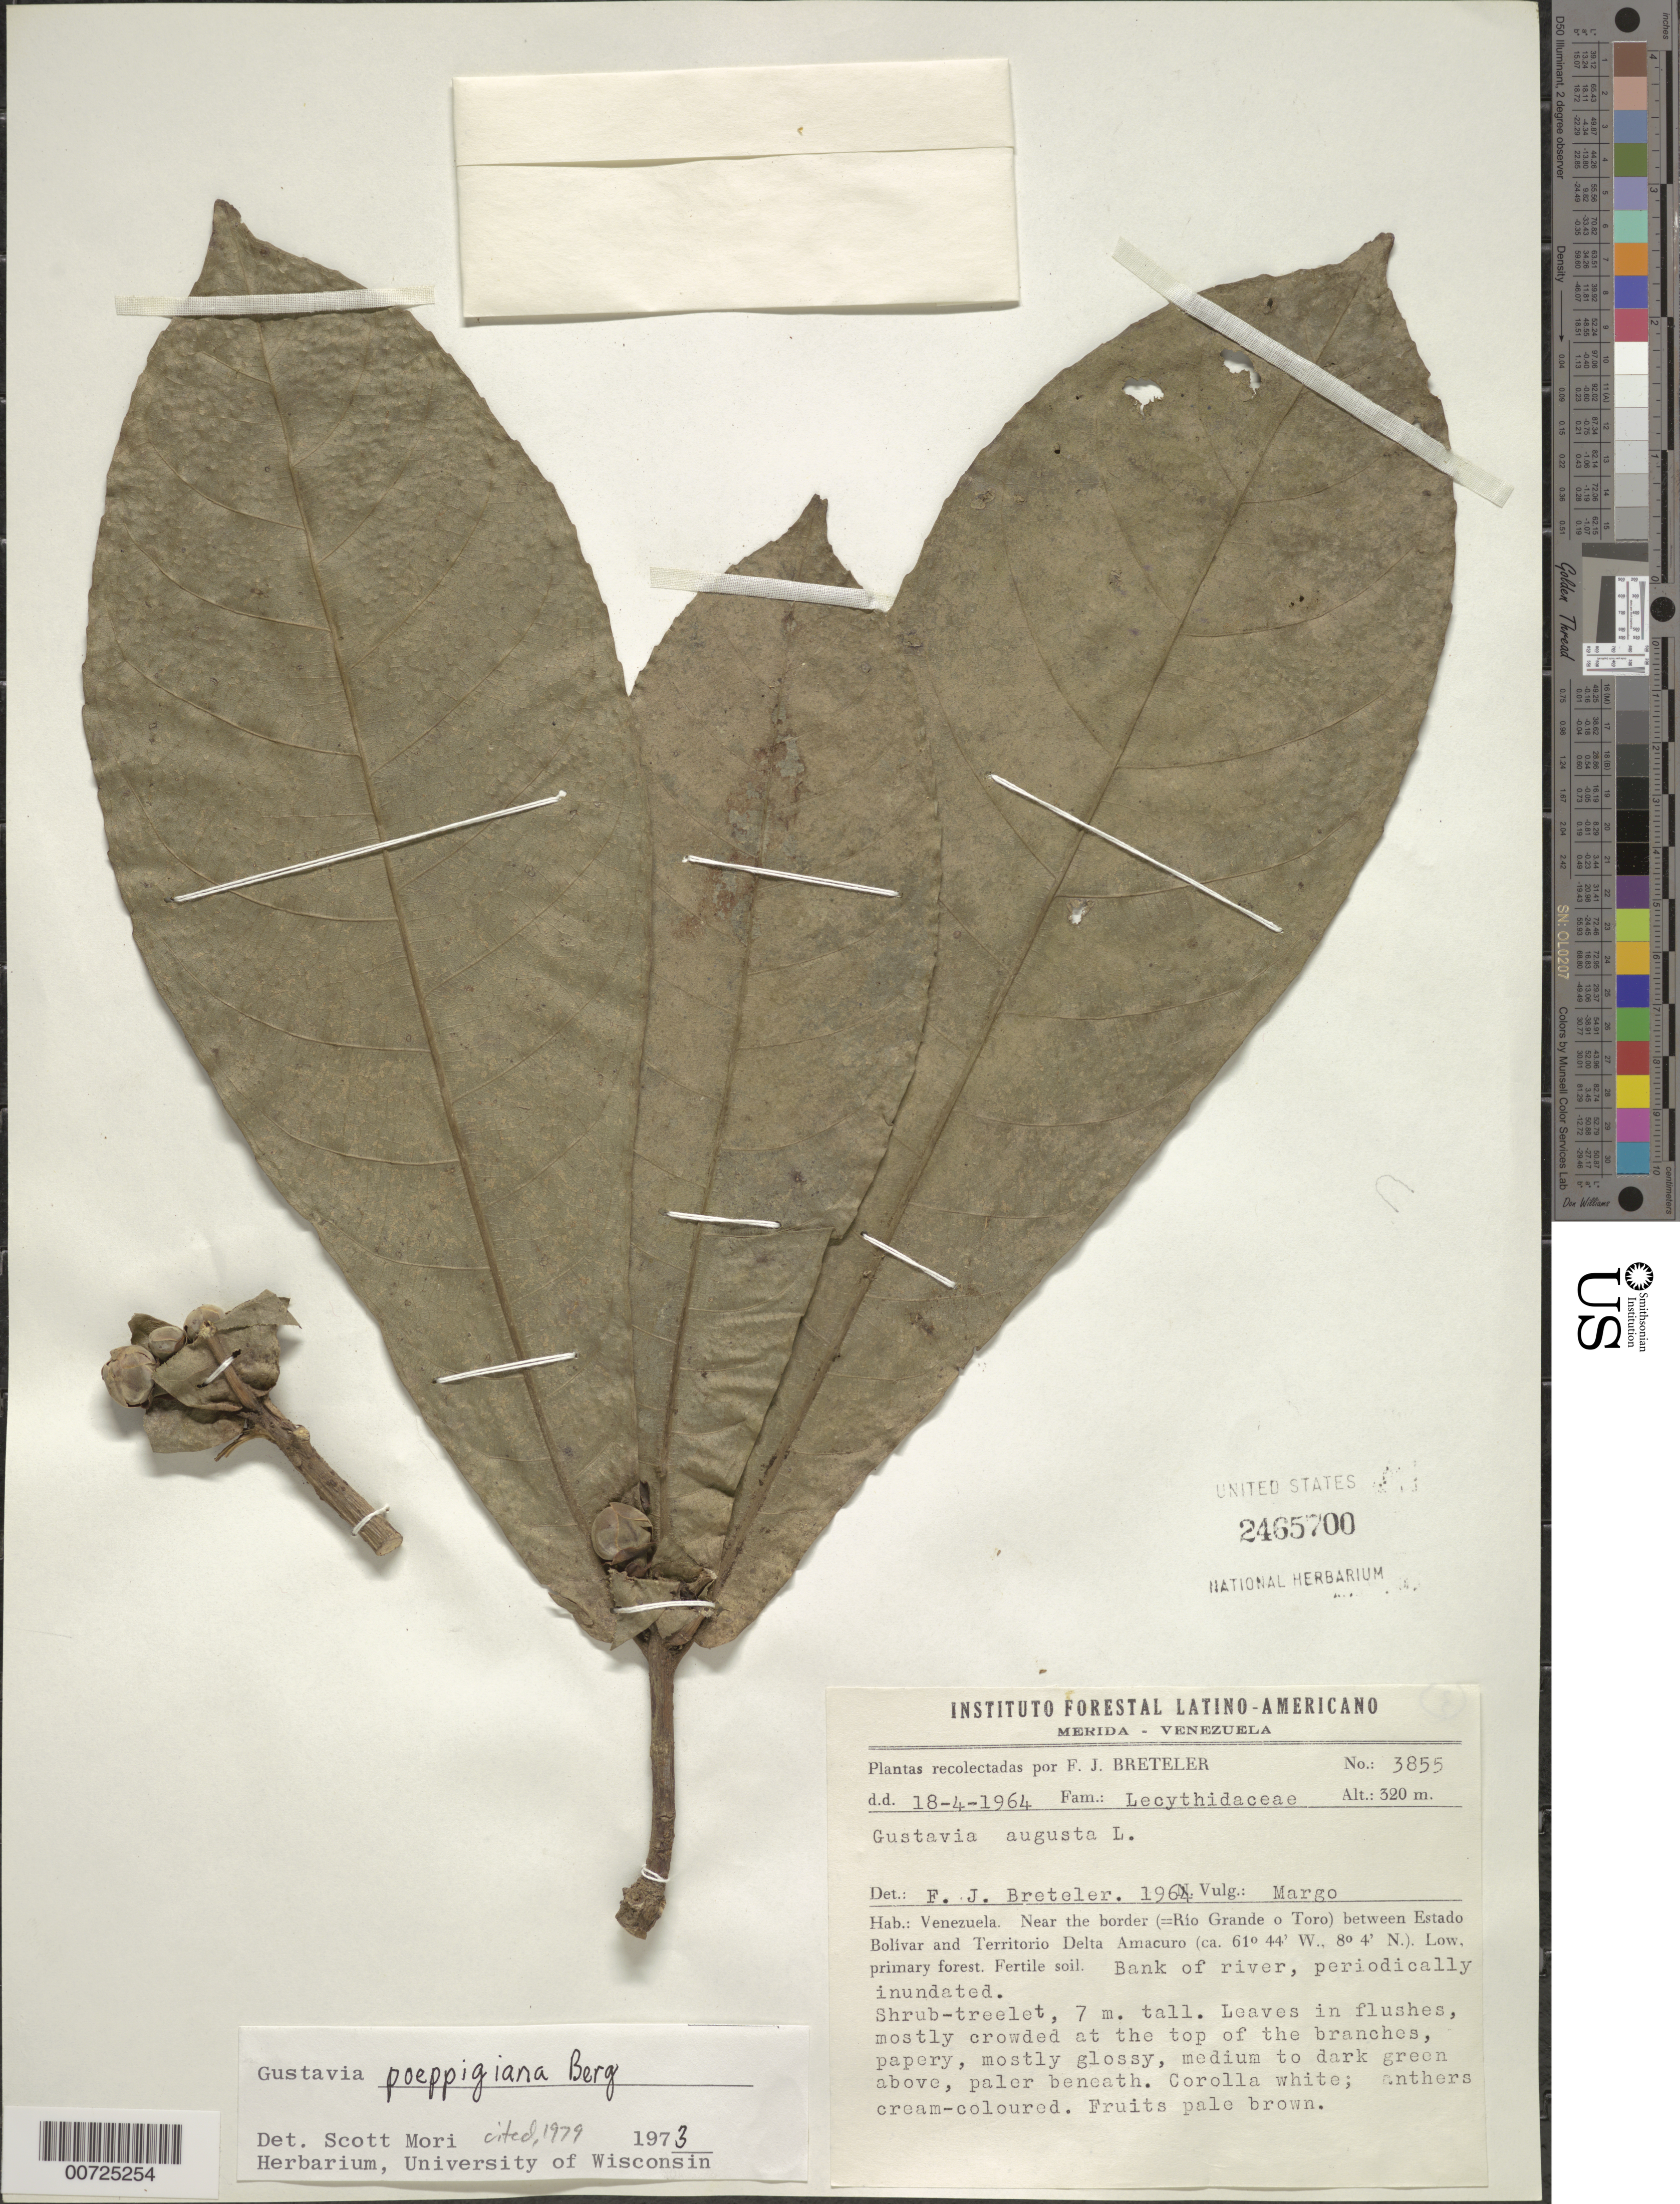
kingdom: Plantae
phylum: Tracheophyta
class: Magnoliopsida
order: Ericales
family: Lecythidaceae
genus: Gustavia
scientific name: Gustavia poeppigiana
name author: O. Berg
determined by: Mori, Scott A.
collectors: F. J. Breteler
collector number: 3855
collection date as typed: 18-Apr-64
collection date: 1964-04-18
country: Venezuela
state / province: Bolívar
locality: Río Grande o Toro, near border between Estado Bolívar and Territorío Delta Amacuro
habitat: Low, primary forest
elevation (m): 320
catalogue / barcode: US 2465700